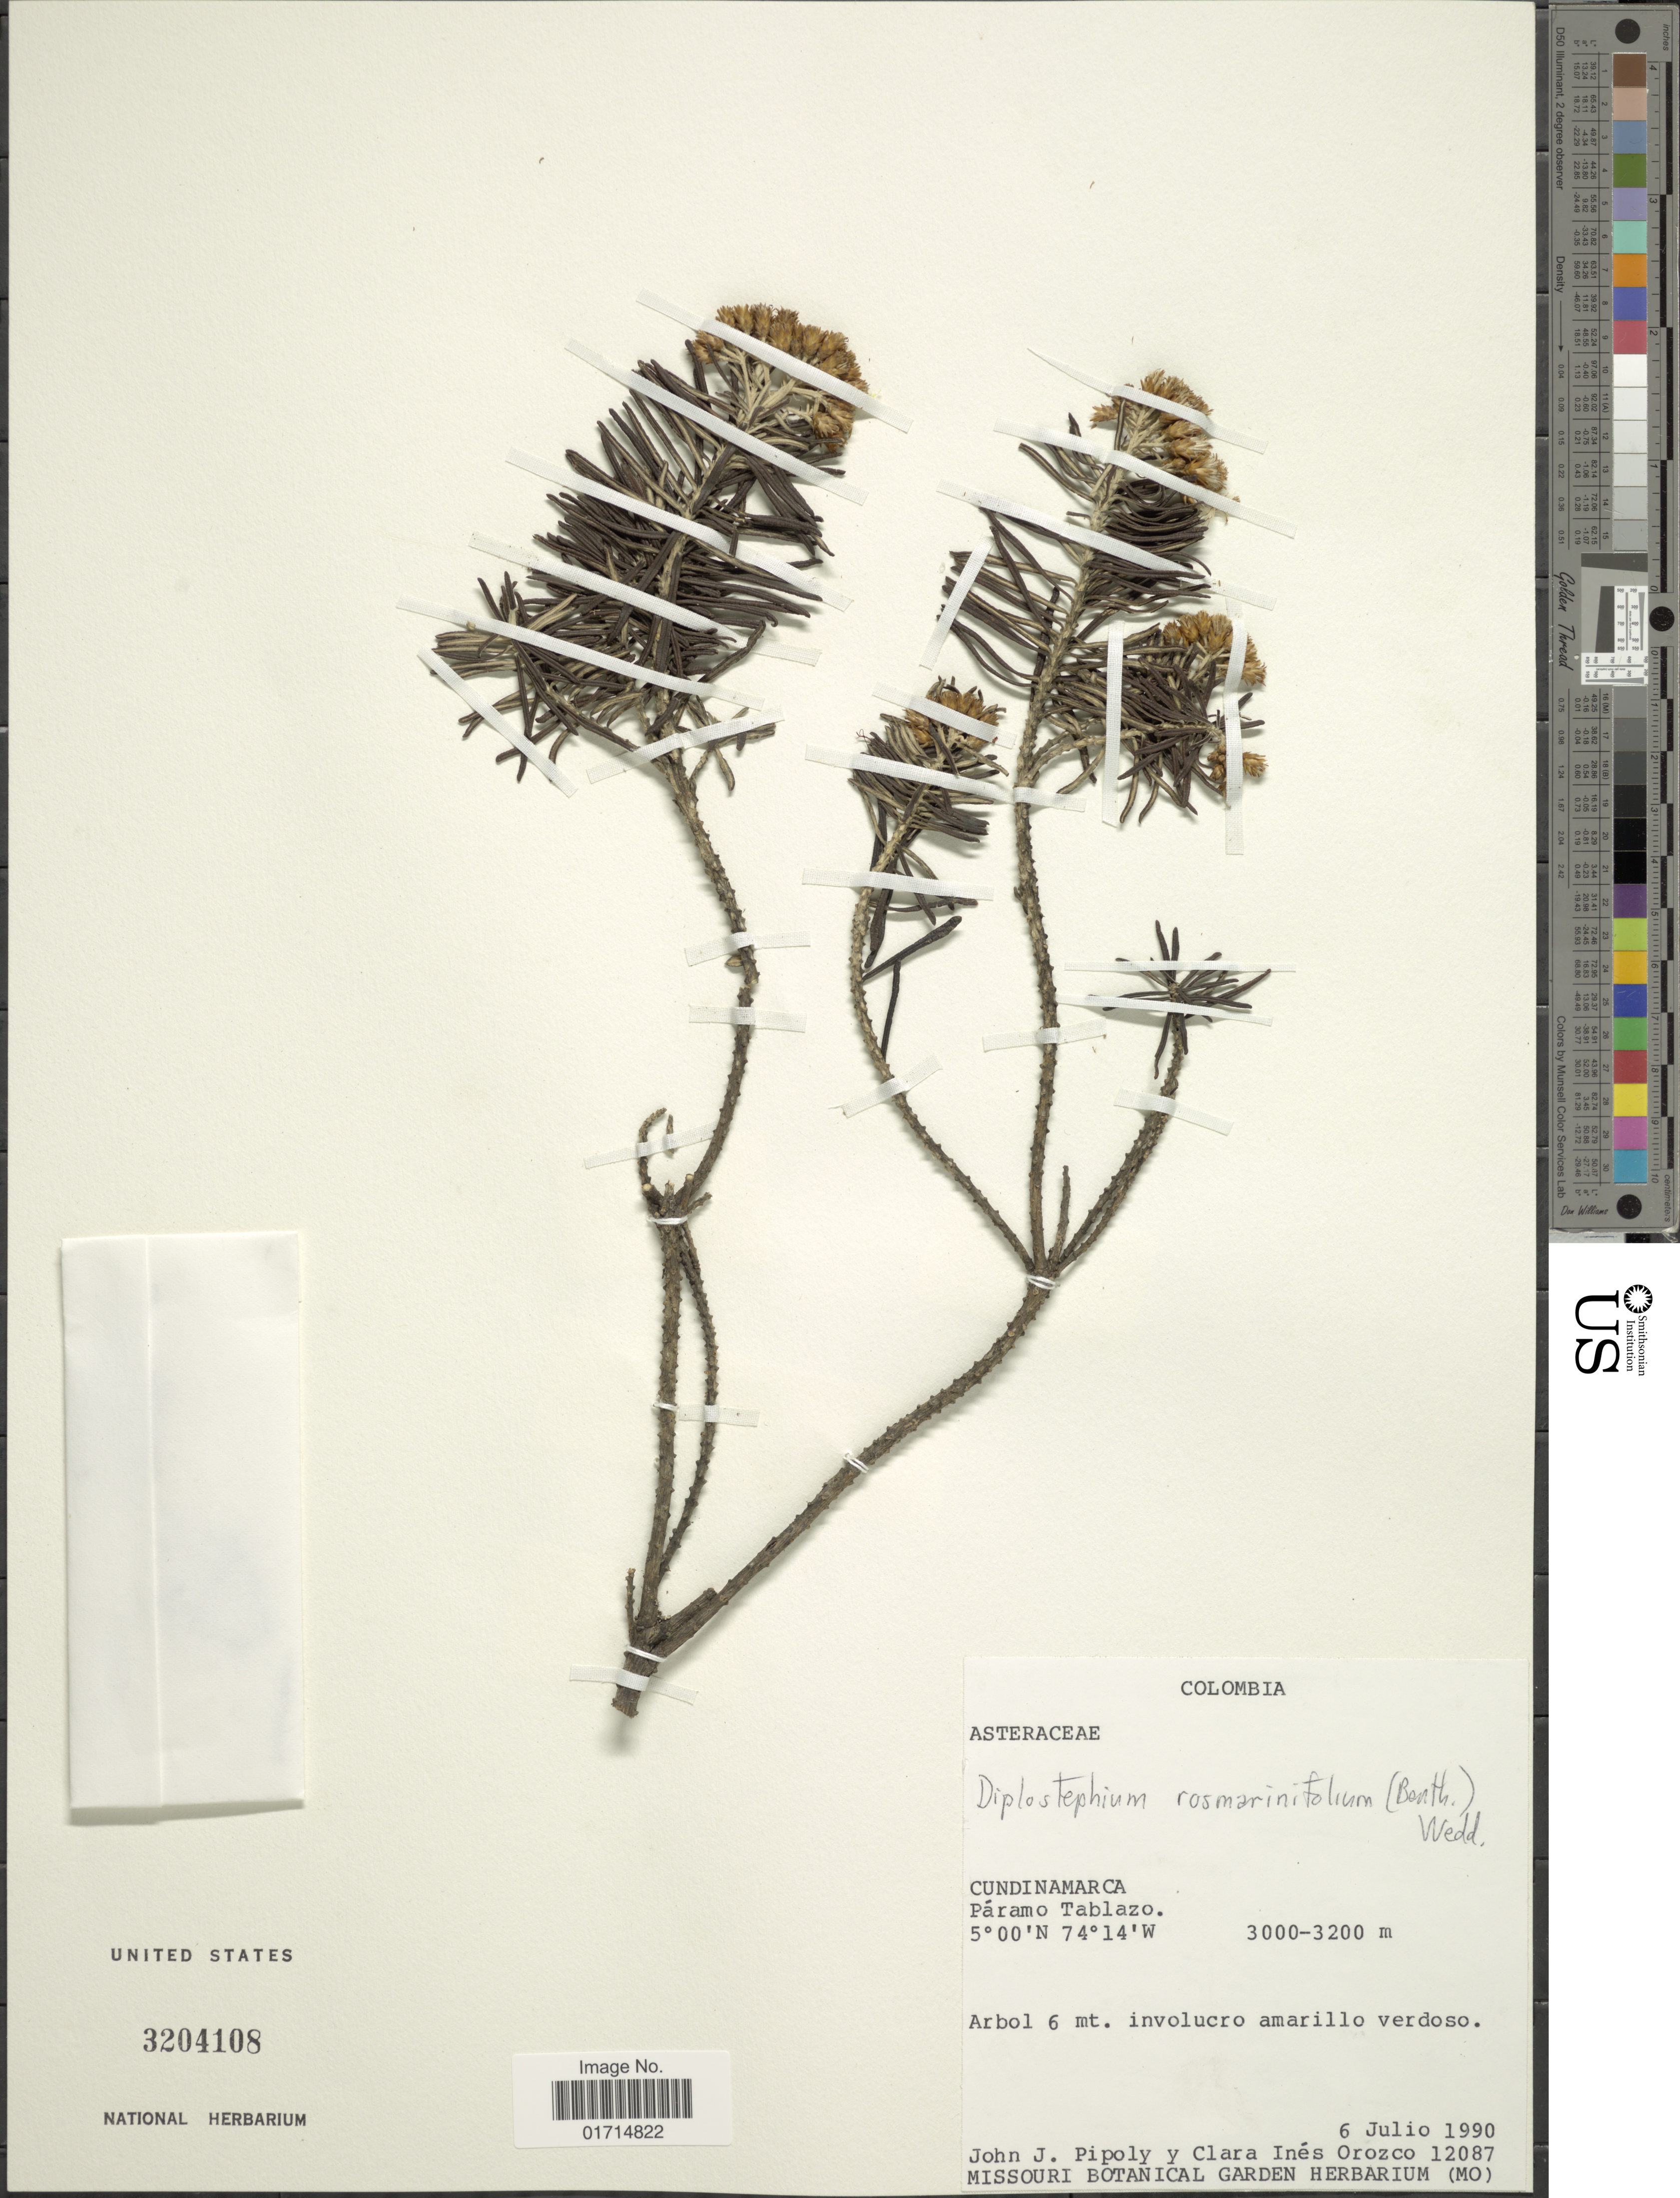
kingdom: Plantae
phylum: Tracheophyta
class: Magnoliopsida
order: Asterales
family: Asteraceae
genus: Diplostephium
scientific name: Diplostephium rosmarinifolium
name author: (Benth.) Wedd.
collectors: J. J. Pipoly & C. I. Orozco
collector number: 12087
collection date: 1990-07-06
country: Colombia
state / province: Cundinamarca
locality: Colombia. Cundinamarca. Paramo Tablazo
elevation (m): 3000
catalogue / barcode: US 3204108